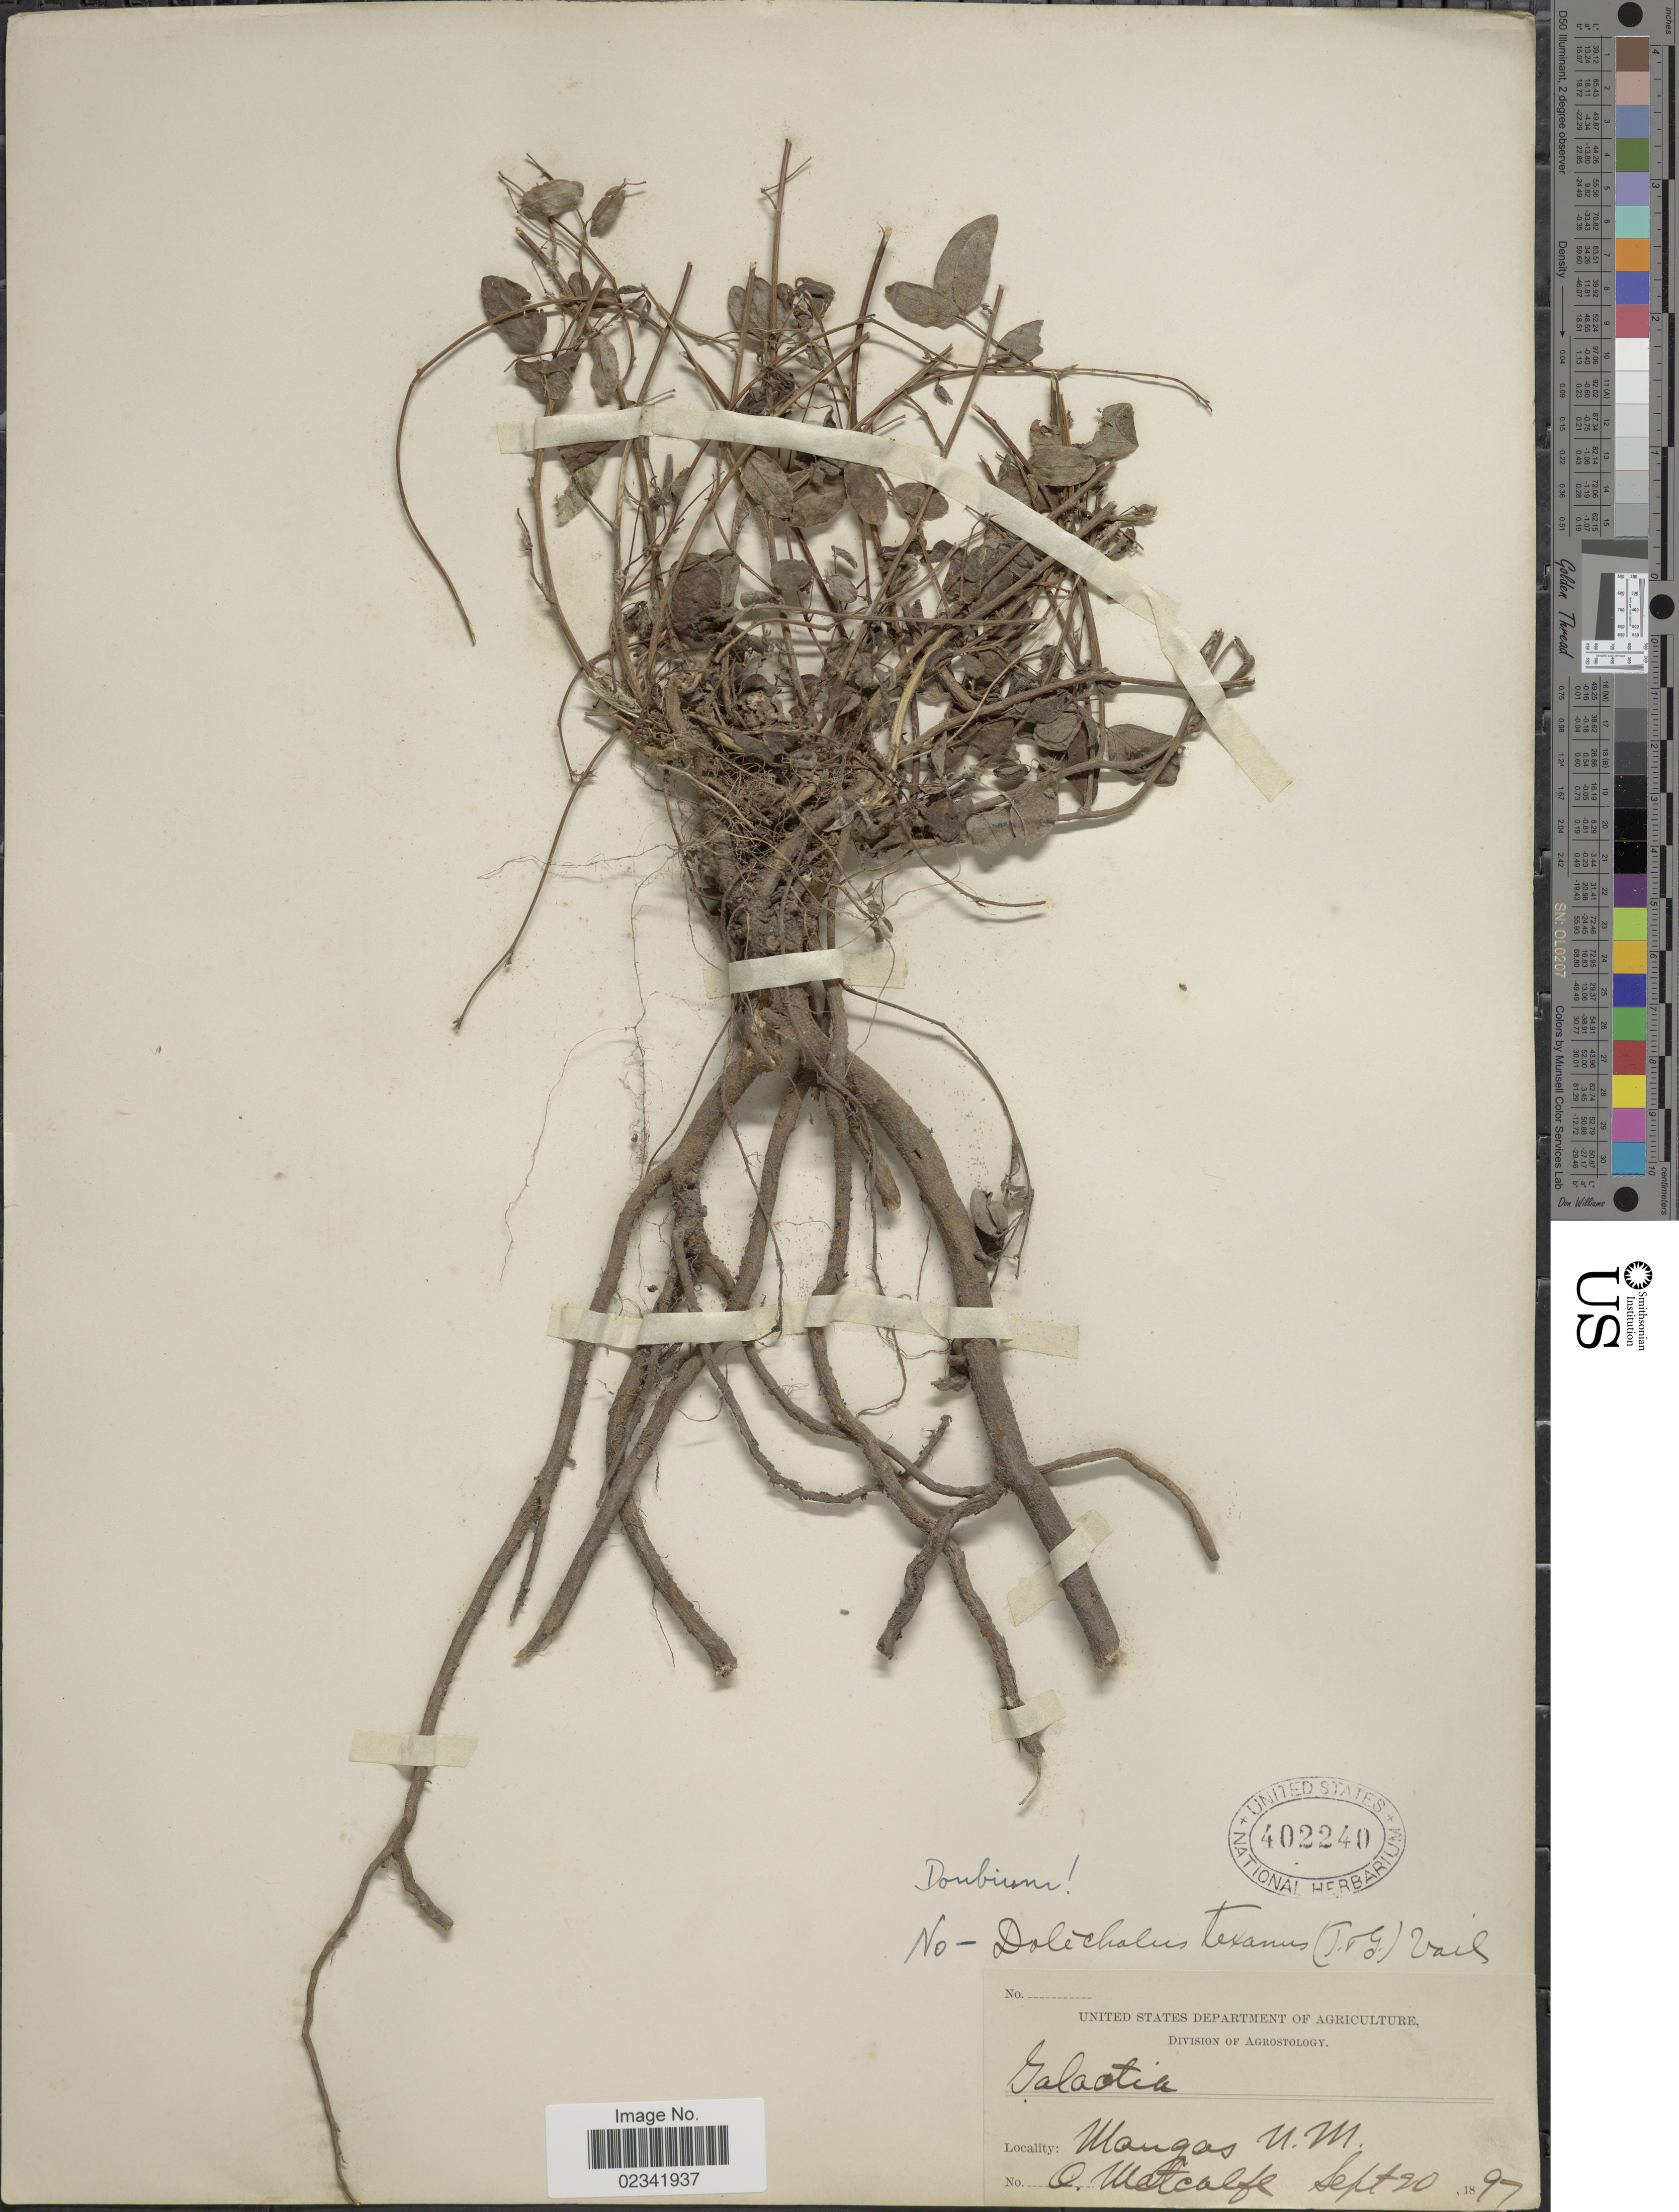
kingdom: Plantae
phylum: Tracheophyta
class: Magnoliopsida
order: Fabales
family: Fabaceae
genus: Galactia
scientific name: Galactia sp.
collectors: O. B. Metcalfe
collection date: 1897-09-20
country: United States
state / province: New Mexico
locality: Mangas, N.M.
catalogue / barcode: US 402240